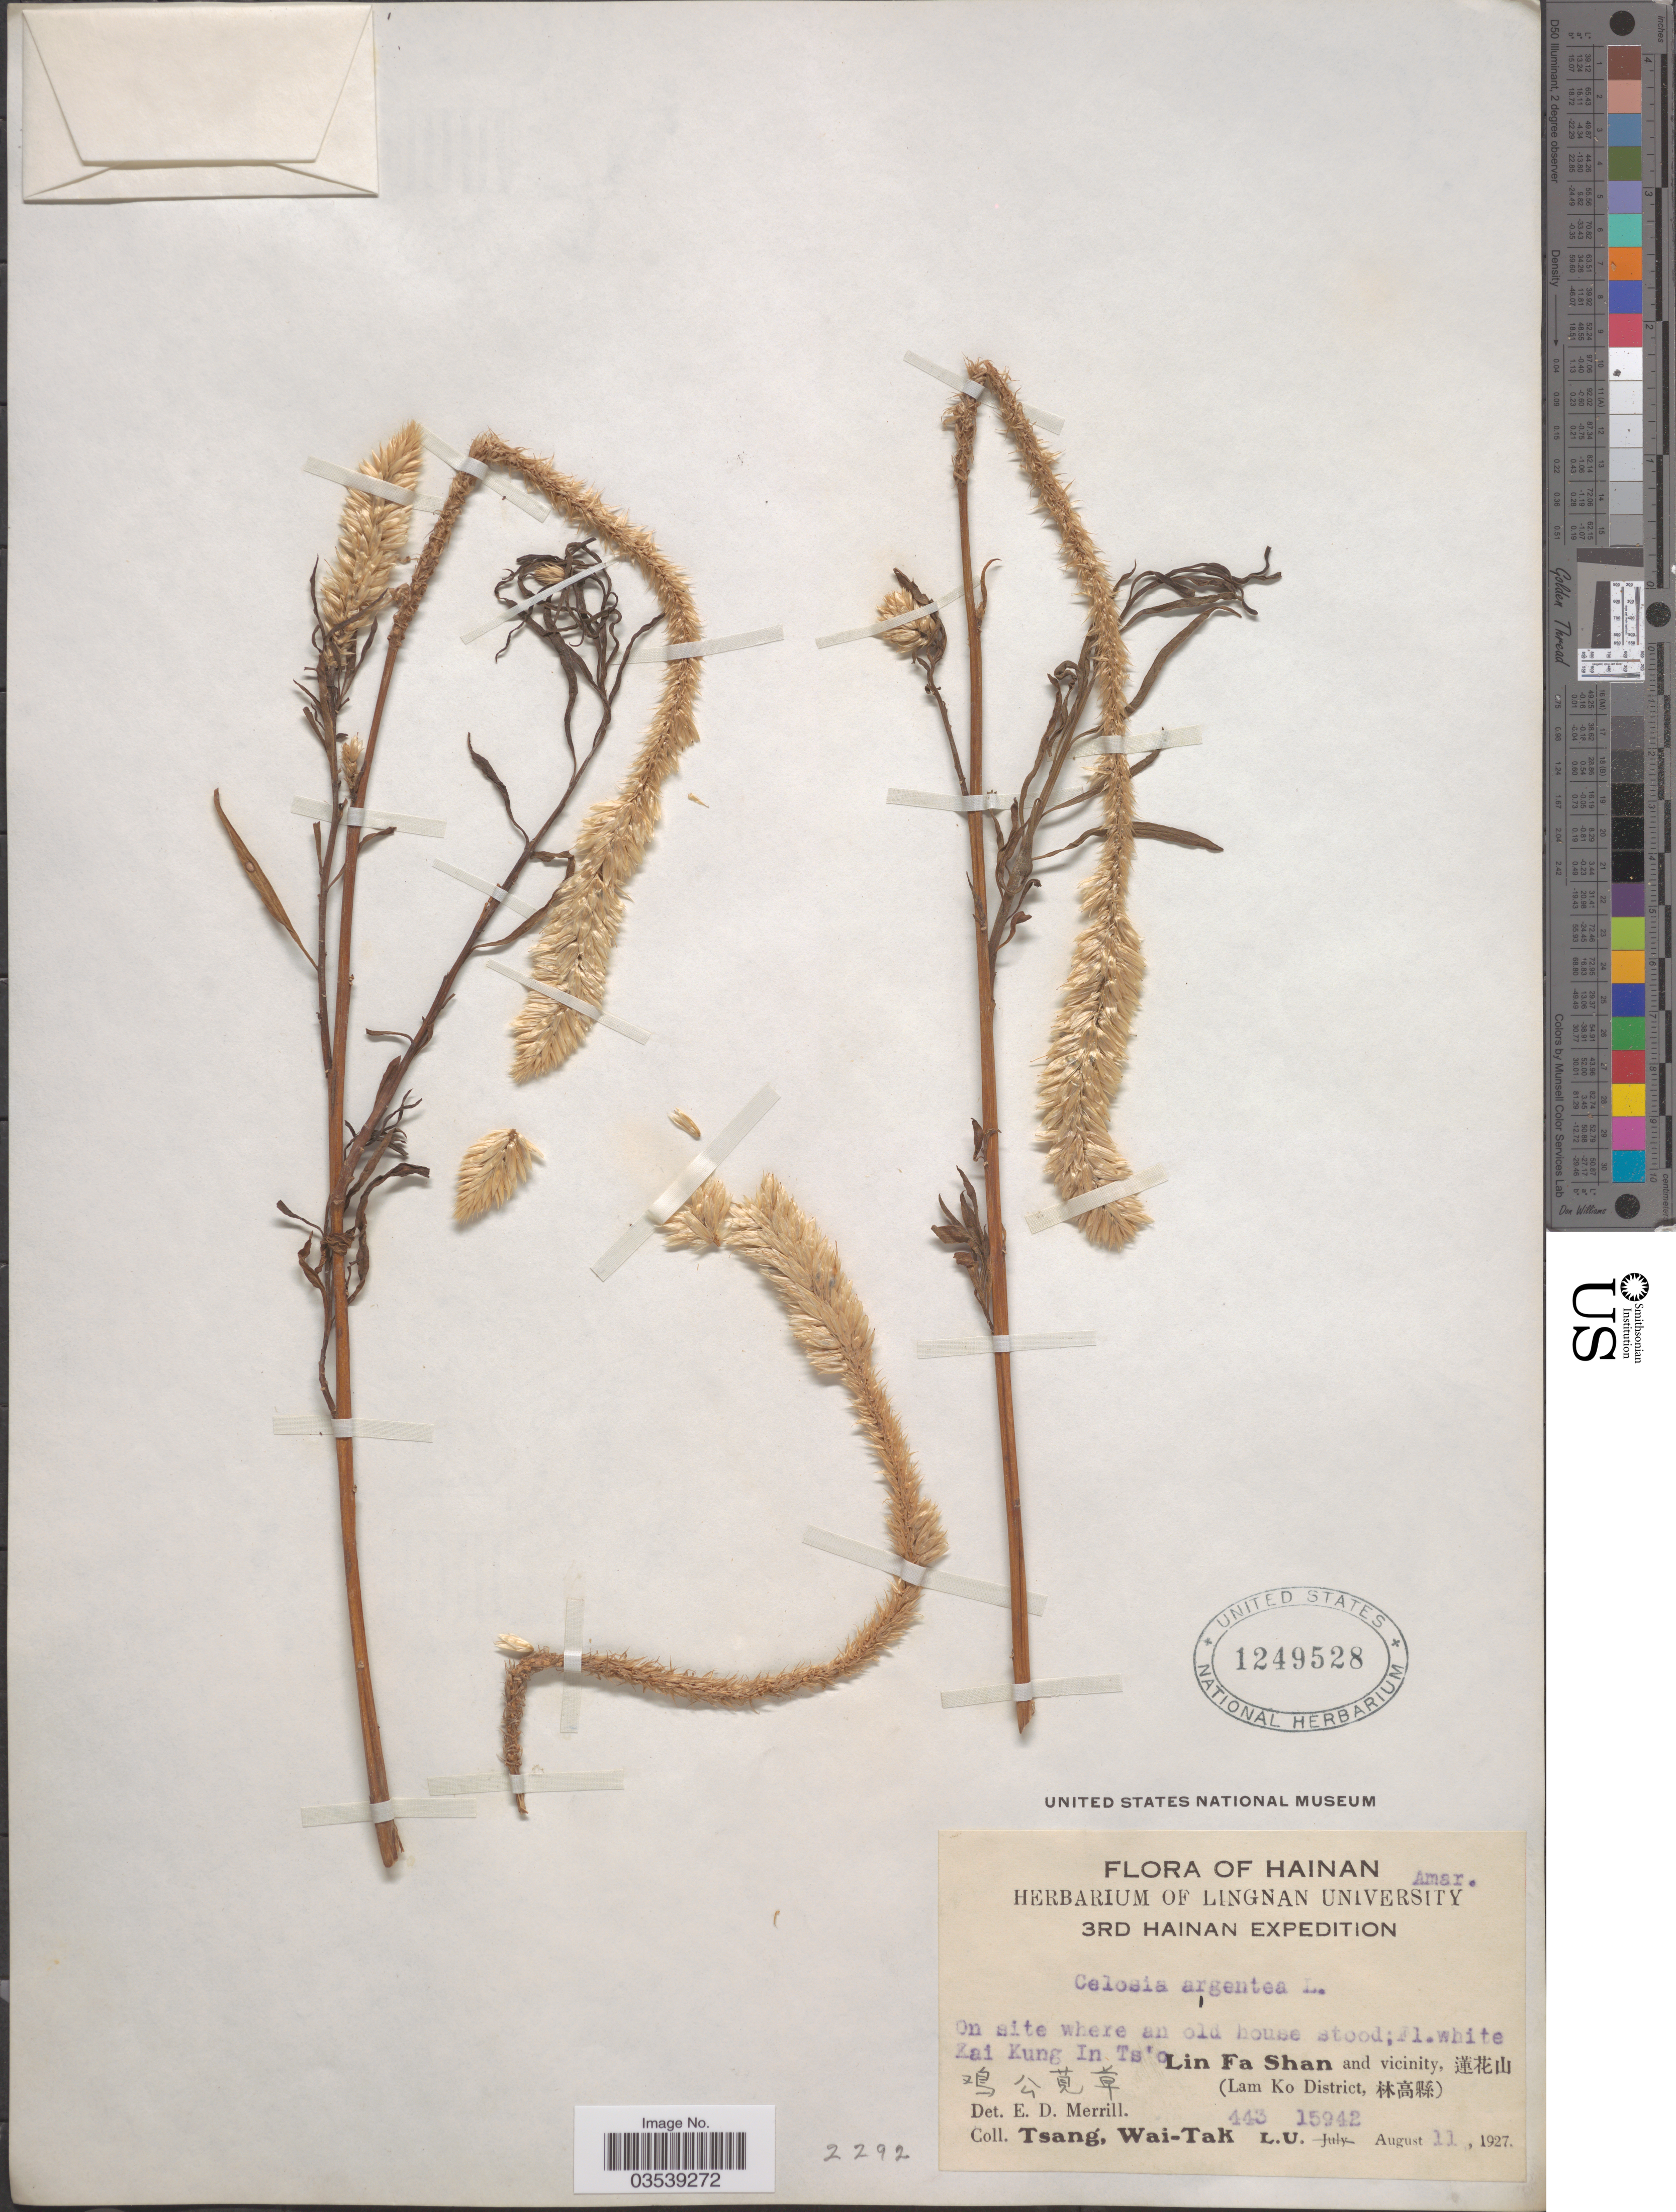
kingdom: Plantae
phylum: Tracheophyta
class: Magnoliopsida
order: Caryophyllales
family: Amaranthaceae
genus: Celosia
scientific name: Celosia argentea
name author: L.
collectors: W. T. Tsang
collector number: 443L.U.15942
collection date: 1927-08-11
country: China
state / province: Hainan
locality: Zai Kung In Ts'o, Lin Fa Shan and vicinity, X. (Lam Ko District, X).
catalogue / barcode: US 1249528